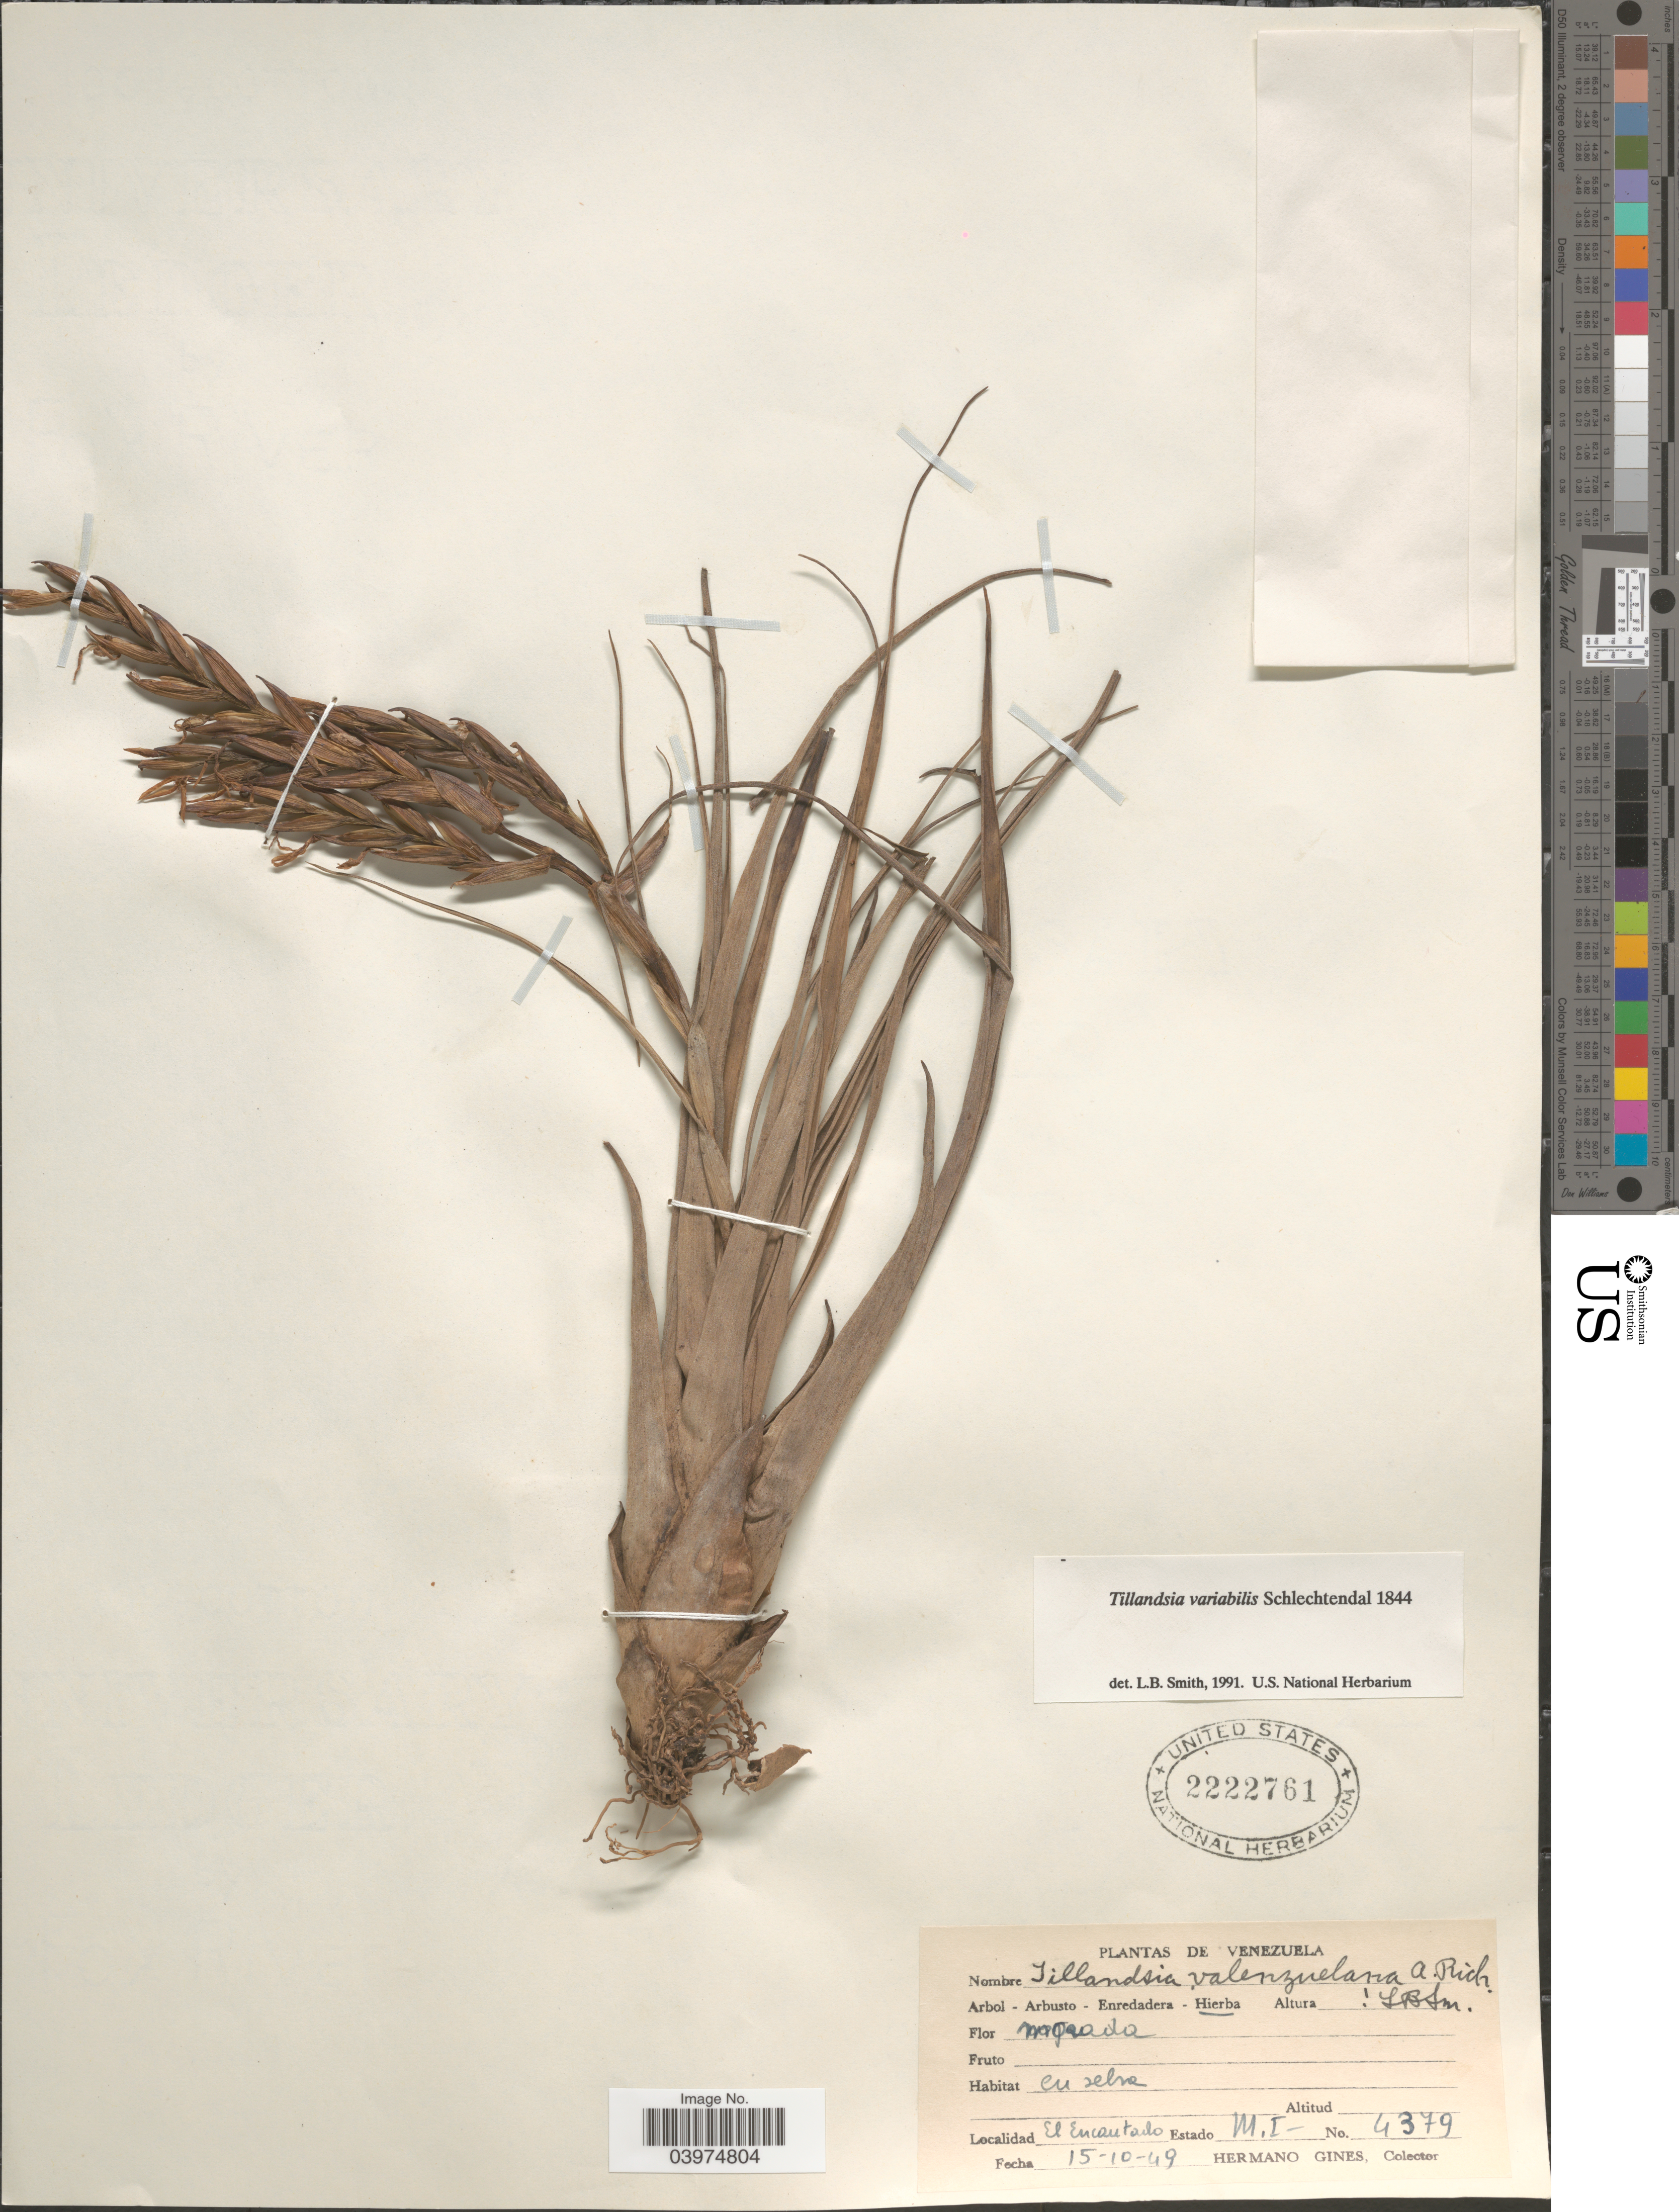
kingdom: Plantae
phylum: Tracheophyta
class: Liliopsida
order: Poales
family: Bromeliaceae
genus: Tillandsia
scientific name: Tillandsia variabilis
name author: Schltdl.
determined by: Smith, Lyman B., (US), NMNH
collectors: Bro. Gines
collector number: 4379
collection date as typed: Transcribed d/m/y: 15/10/49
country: Venezuela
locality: El Encantado. Esta M. I.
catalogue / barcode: US 2222761